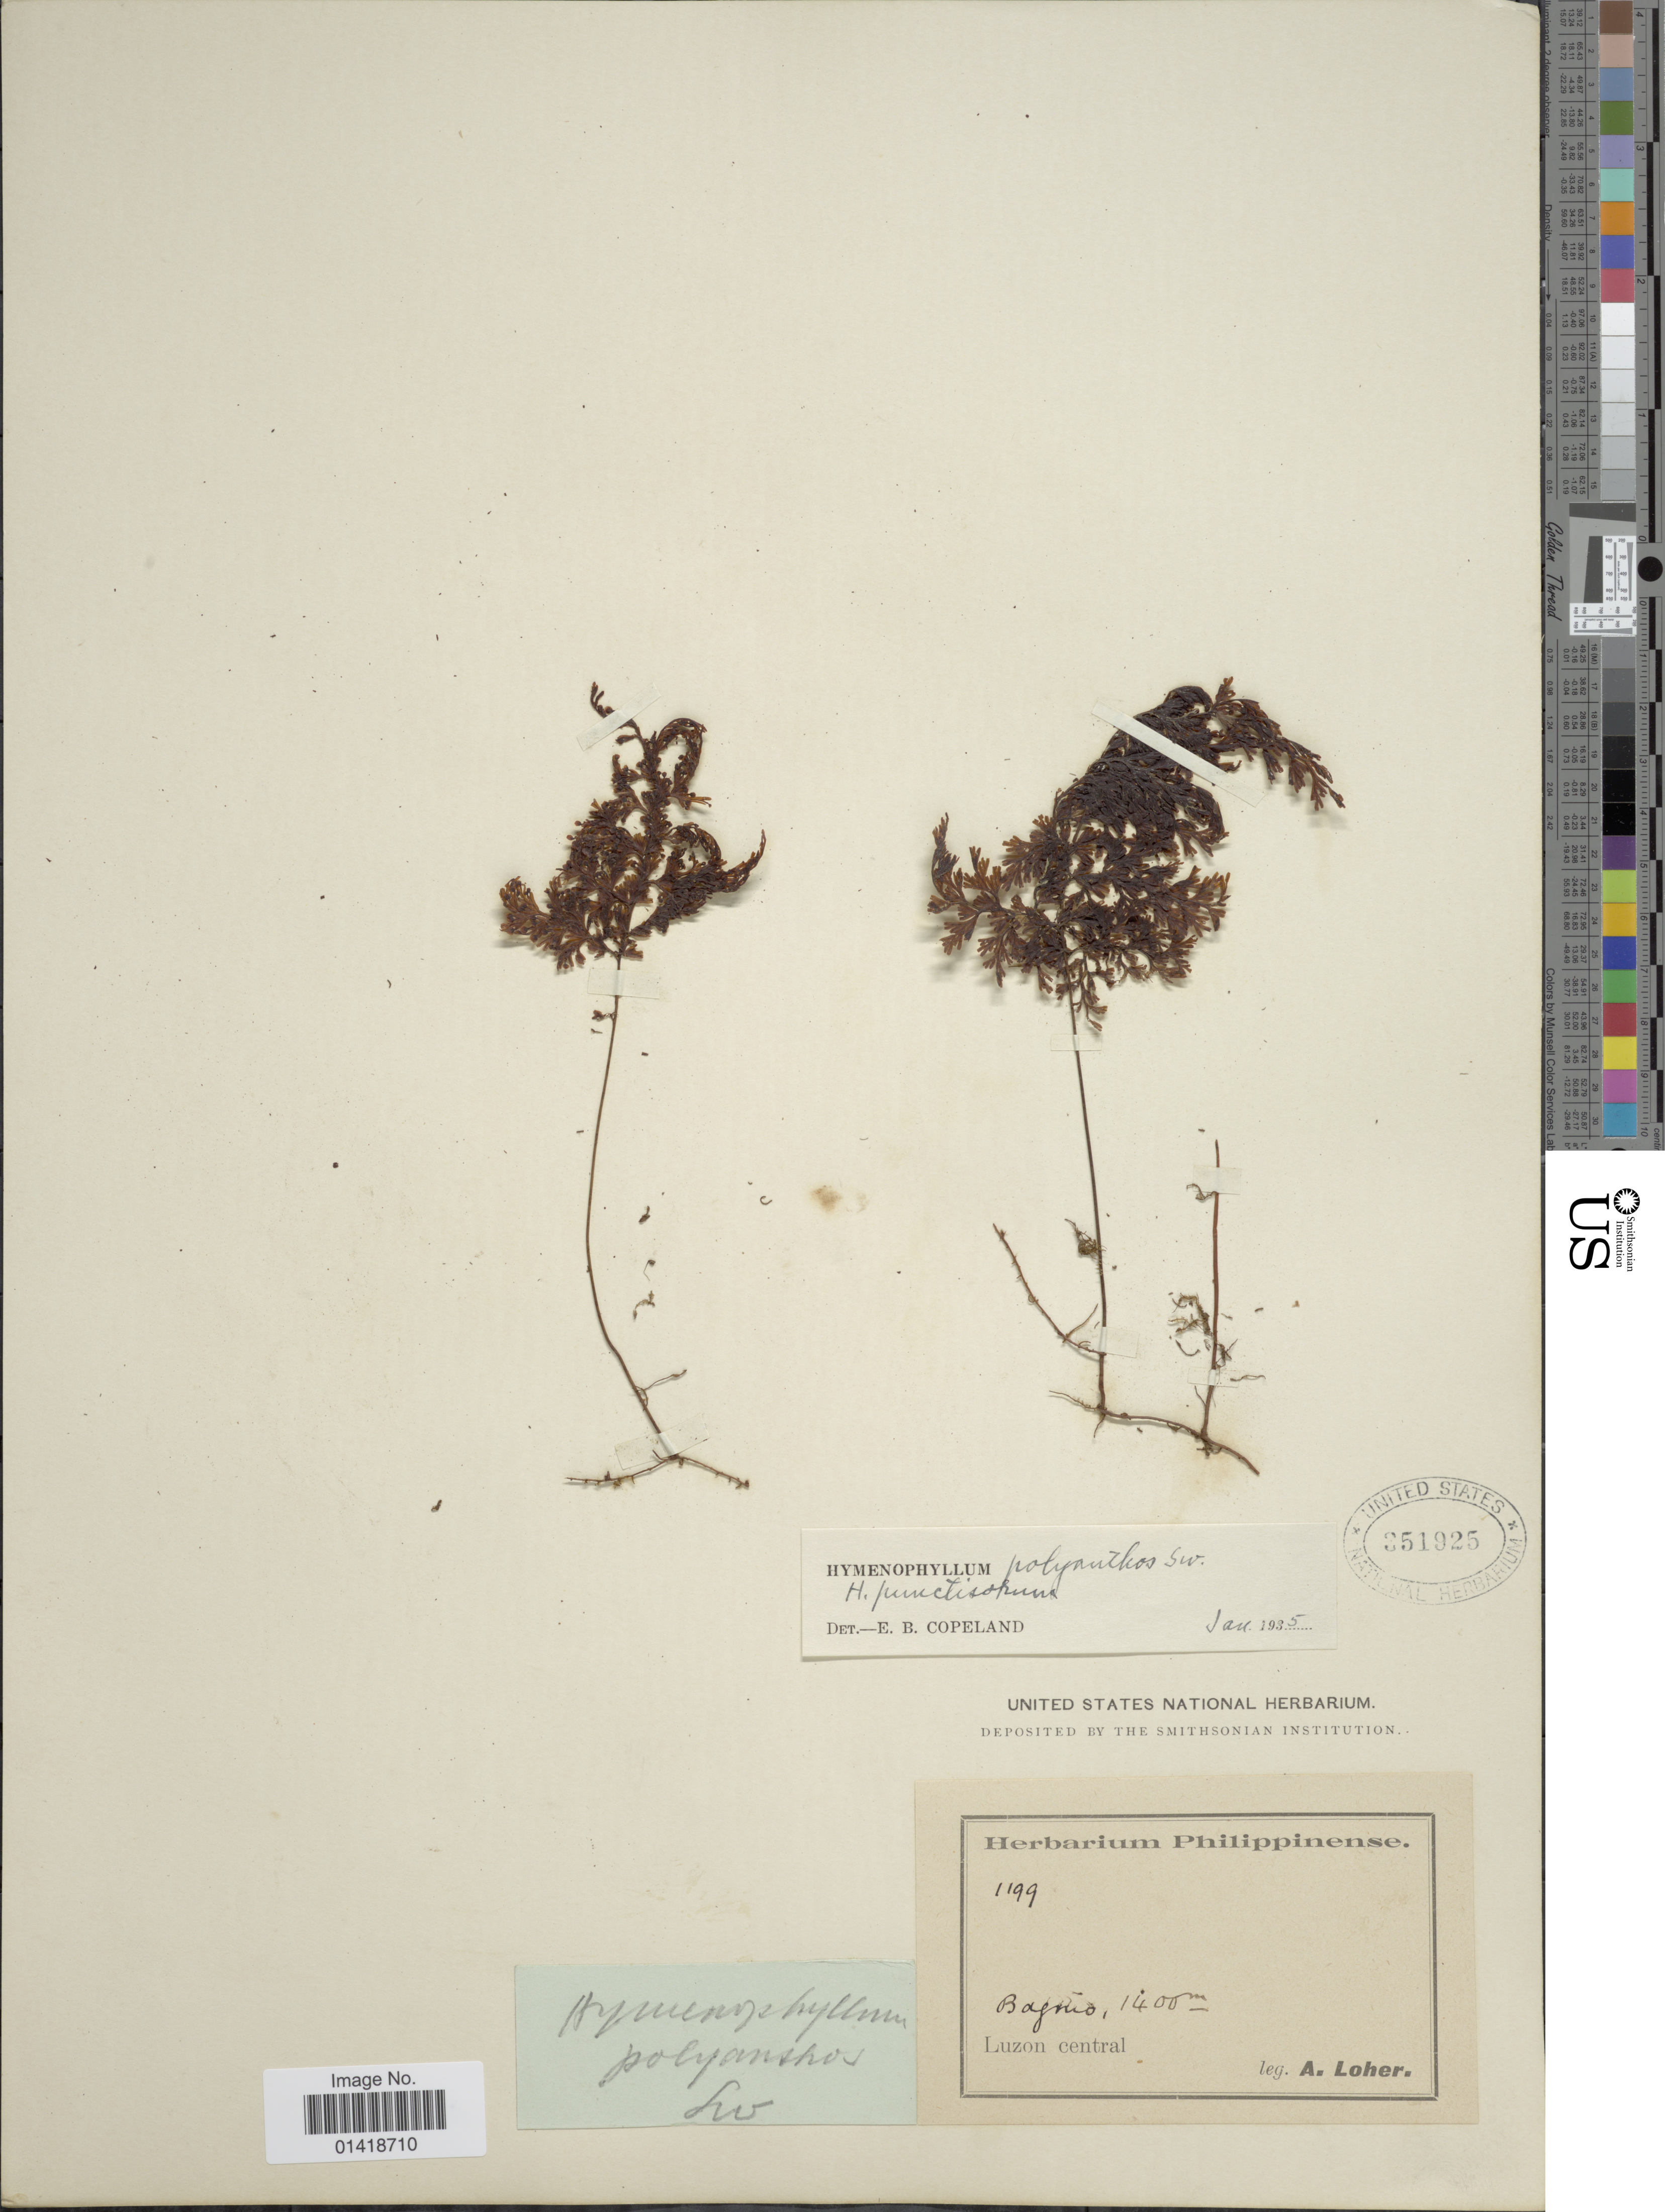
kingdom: Plantae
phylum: Tracheophyta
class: Polypodiopsida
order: Hymenophyllales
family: Hymenophyllaceae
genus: Hymenophyllum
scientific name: Hymenophyllum polyanthos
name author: (Sw.) Sw.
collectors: A. Loher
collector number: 1199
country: Philippines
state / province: Central Luzon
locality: Philippinense. Baguio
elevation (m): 1400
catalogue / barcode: US 351925